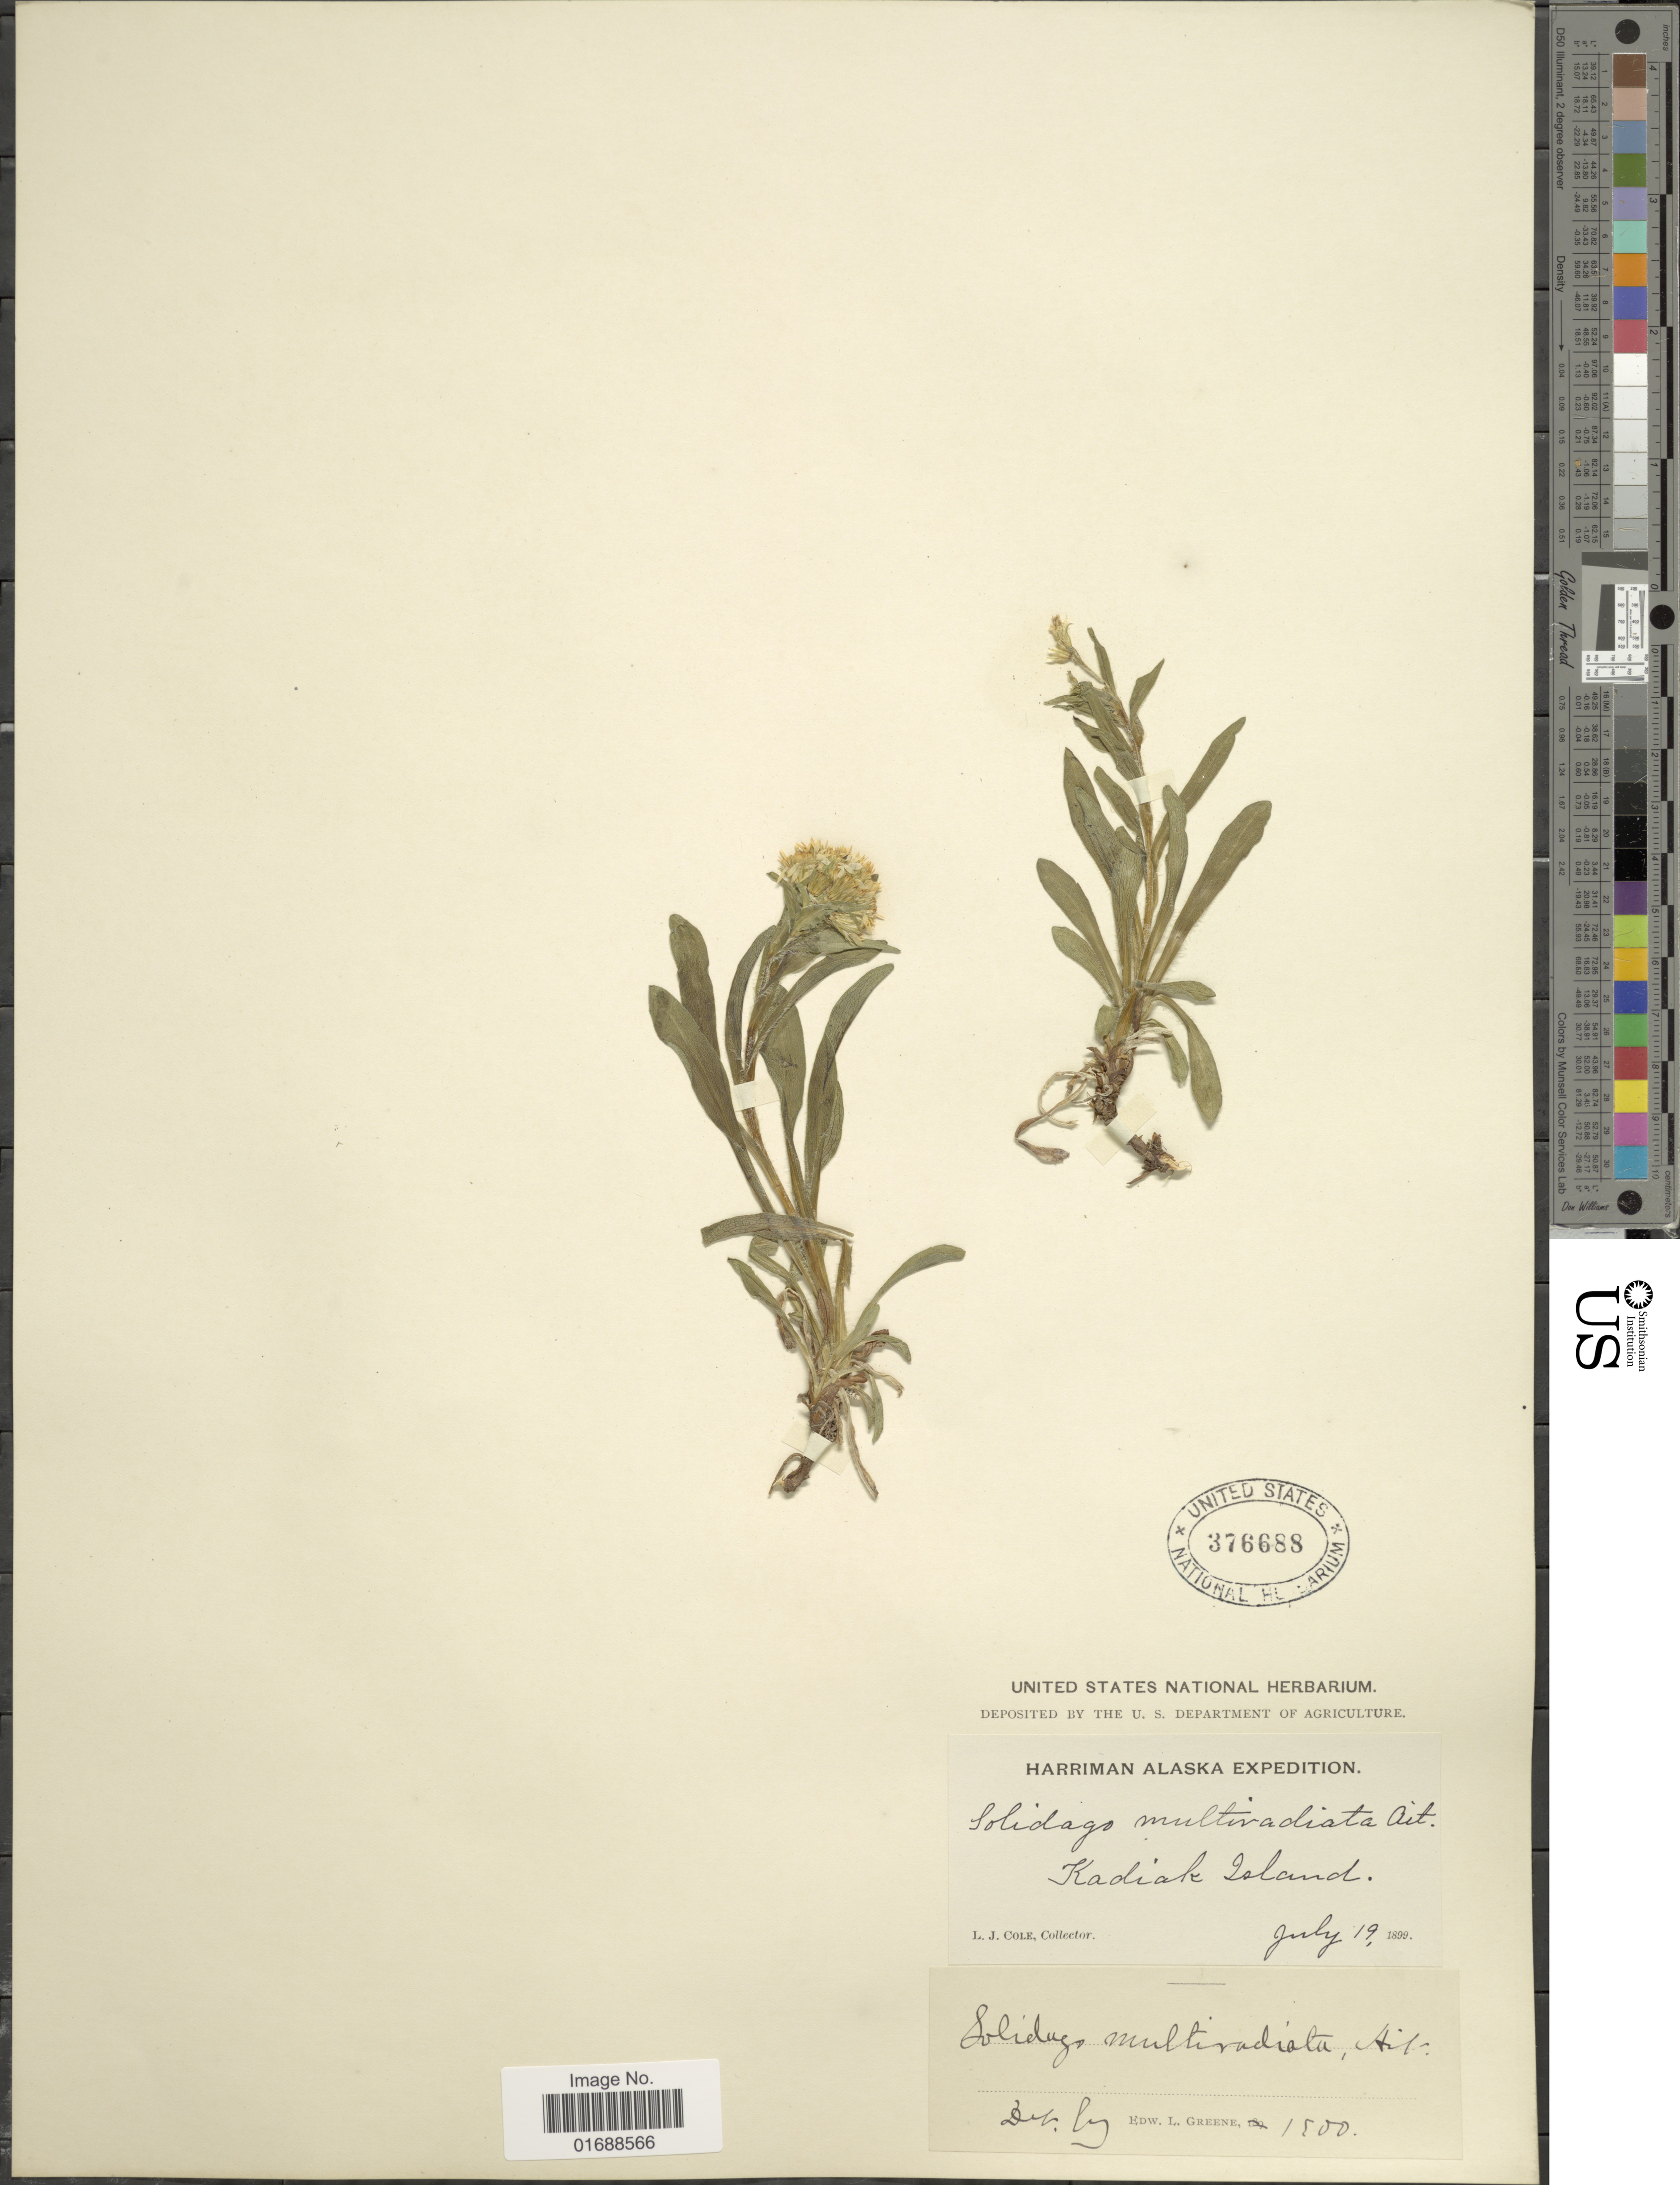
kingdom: Plantae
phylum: Tracheophyta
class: Magnoliopsida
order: Asterales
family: Asteraceae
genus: Solidago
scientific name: Solidago multiradiata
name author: Aiton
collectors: L. Cole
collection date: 1899-07-19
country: United States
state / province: Alaska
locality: Kadiak Island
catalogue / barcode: US 376688